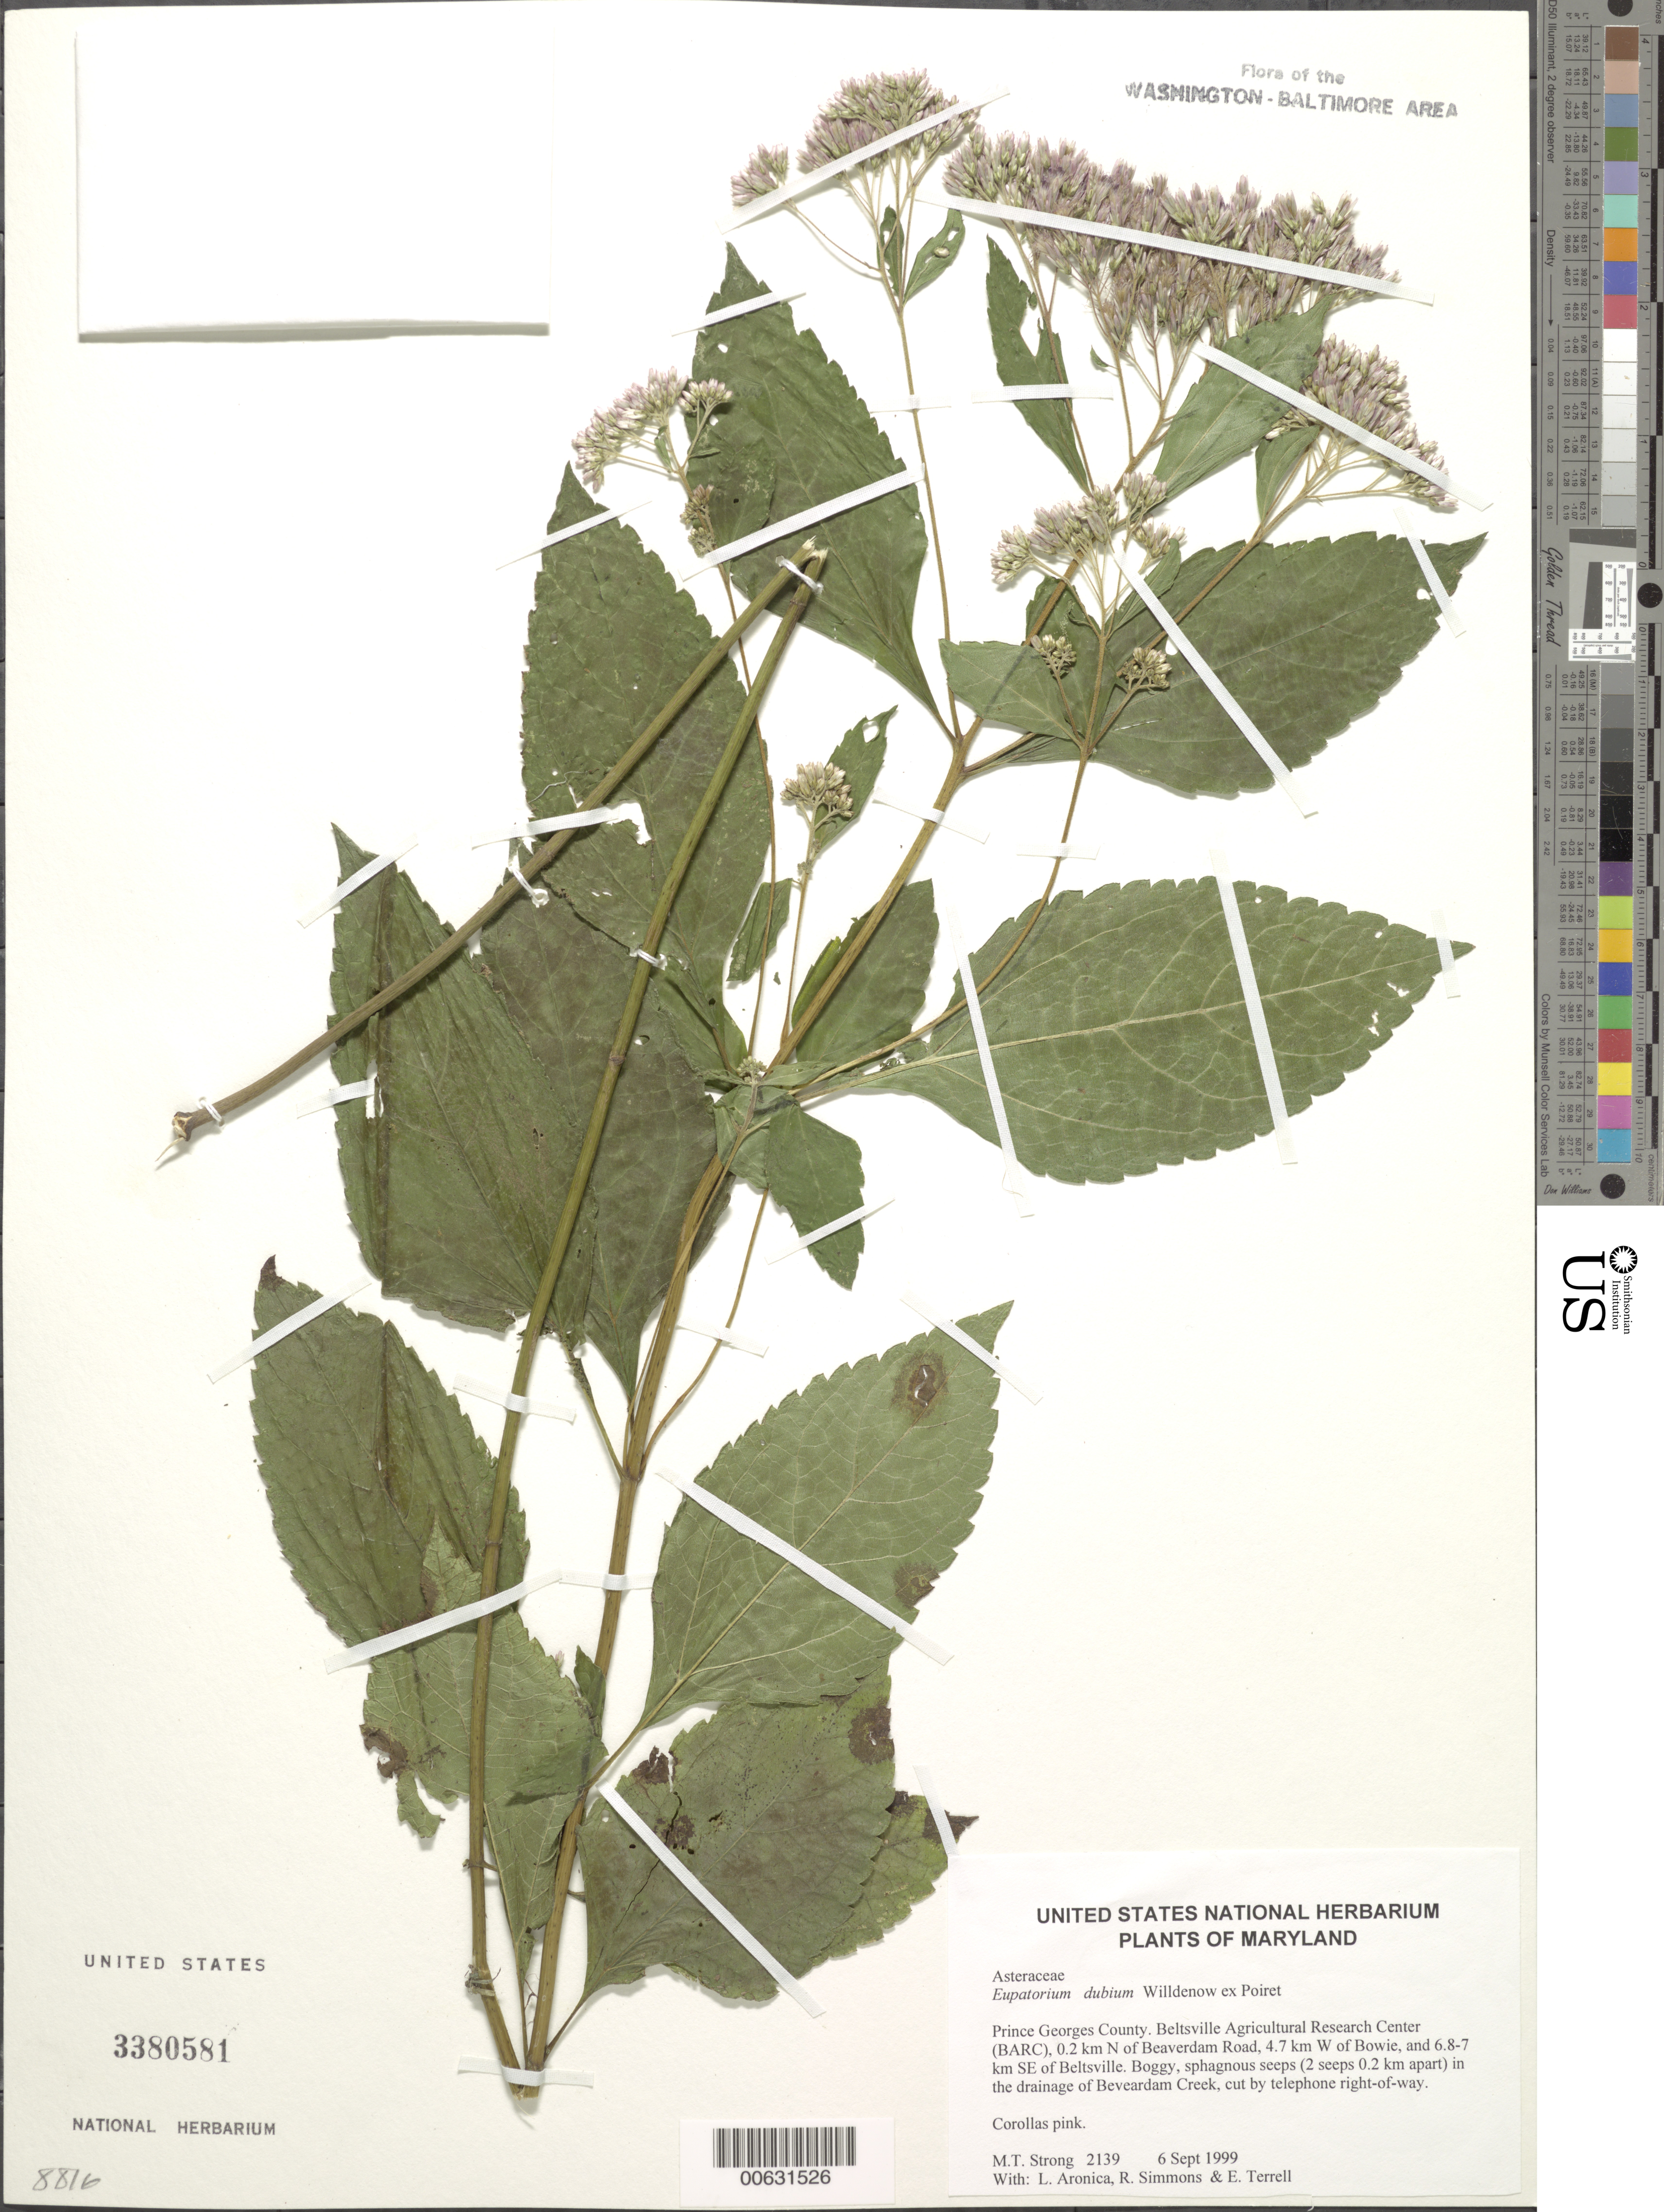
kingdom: Plantae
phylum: Tracheophyta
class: Magnoliopsida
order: Asterales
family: Asteraceae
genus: Eupatorium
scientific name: Eupatorium dubium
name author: Willd. ex Poir.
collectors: M. T. Strong, L. Aronica, R. Simmons & E. E. Terrell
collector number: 2139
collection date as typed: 06 Sep 1999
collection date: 1999-09-06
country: United States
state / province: Maryland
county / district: Prince George's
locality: Beltsville Agricultural Research Center (BARC), 0.2 km N of Beaverdam Road, 4.7 km W of Bowie, and 6.8-7 km SE of Beltsville.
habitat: Boggy, sphagnous seeps (2 seeps 0.2 km apart) in the drainage of Beveardam Creek, cut by telephone right-of-way.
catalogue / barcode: US 3380581